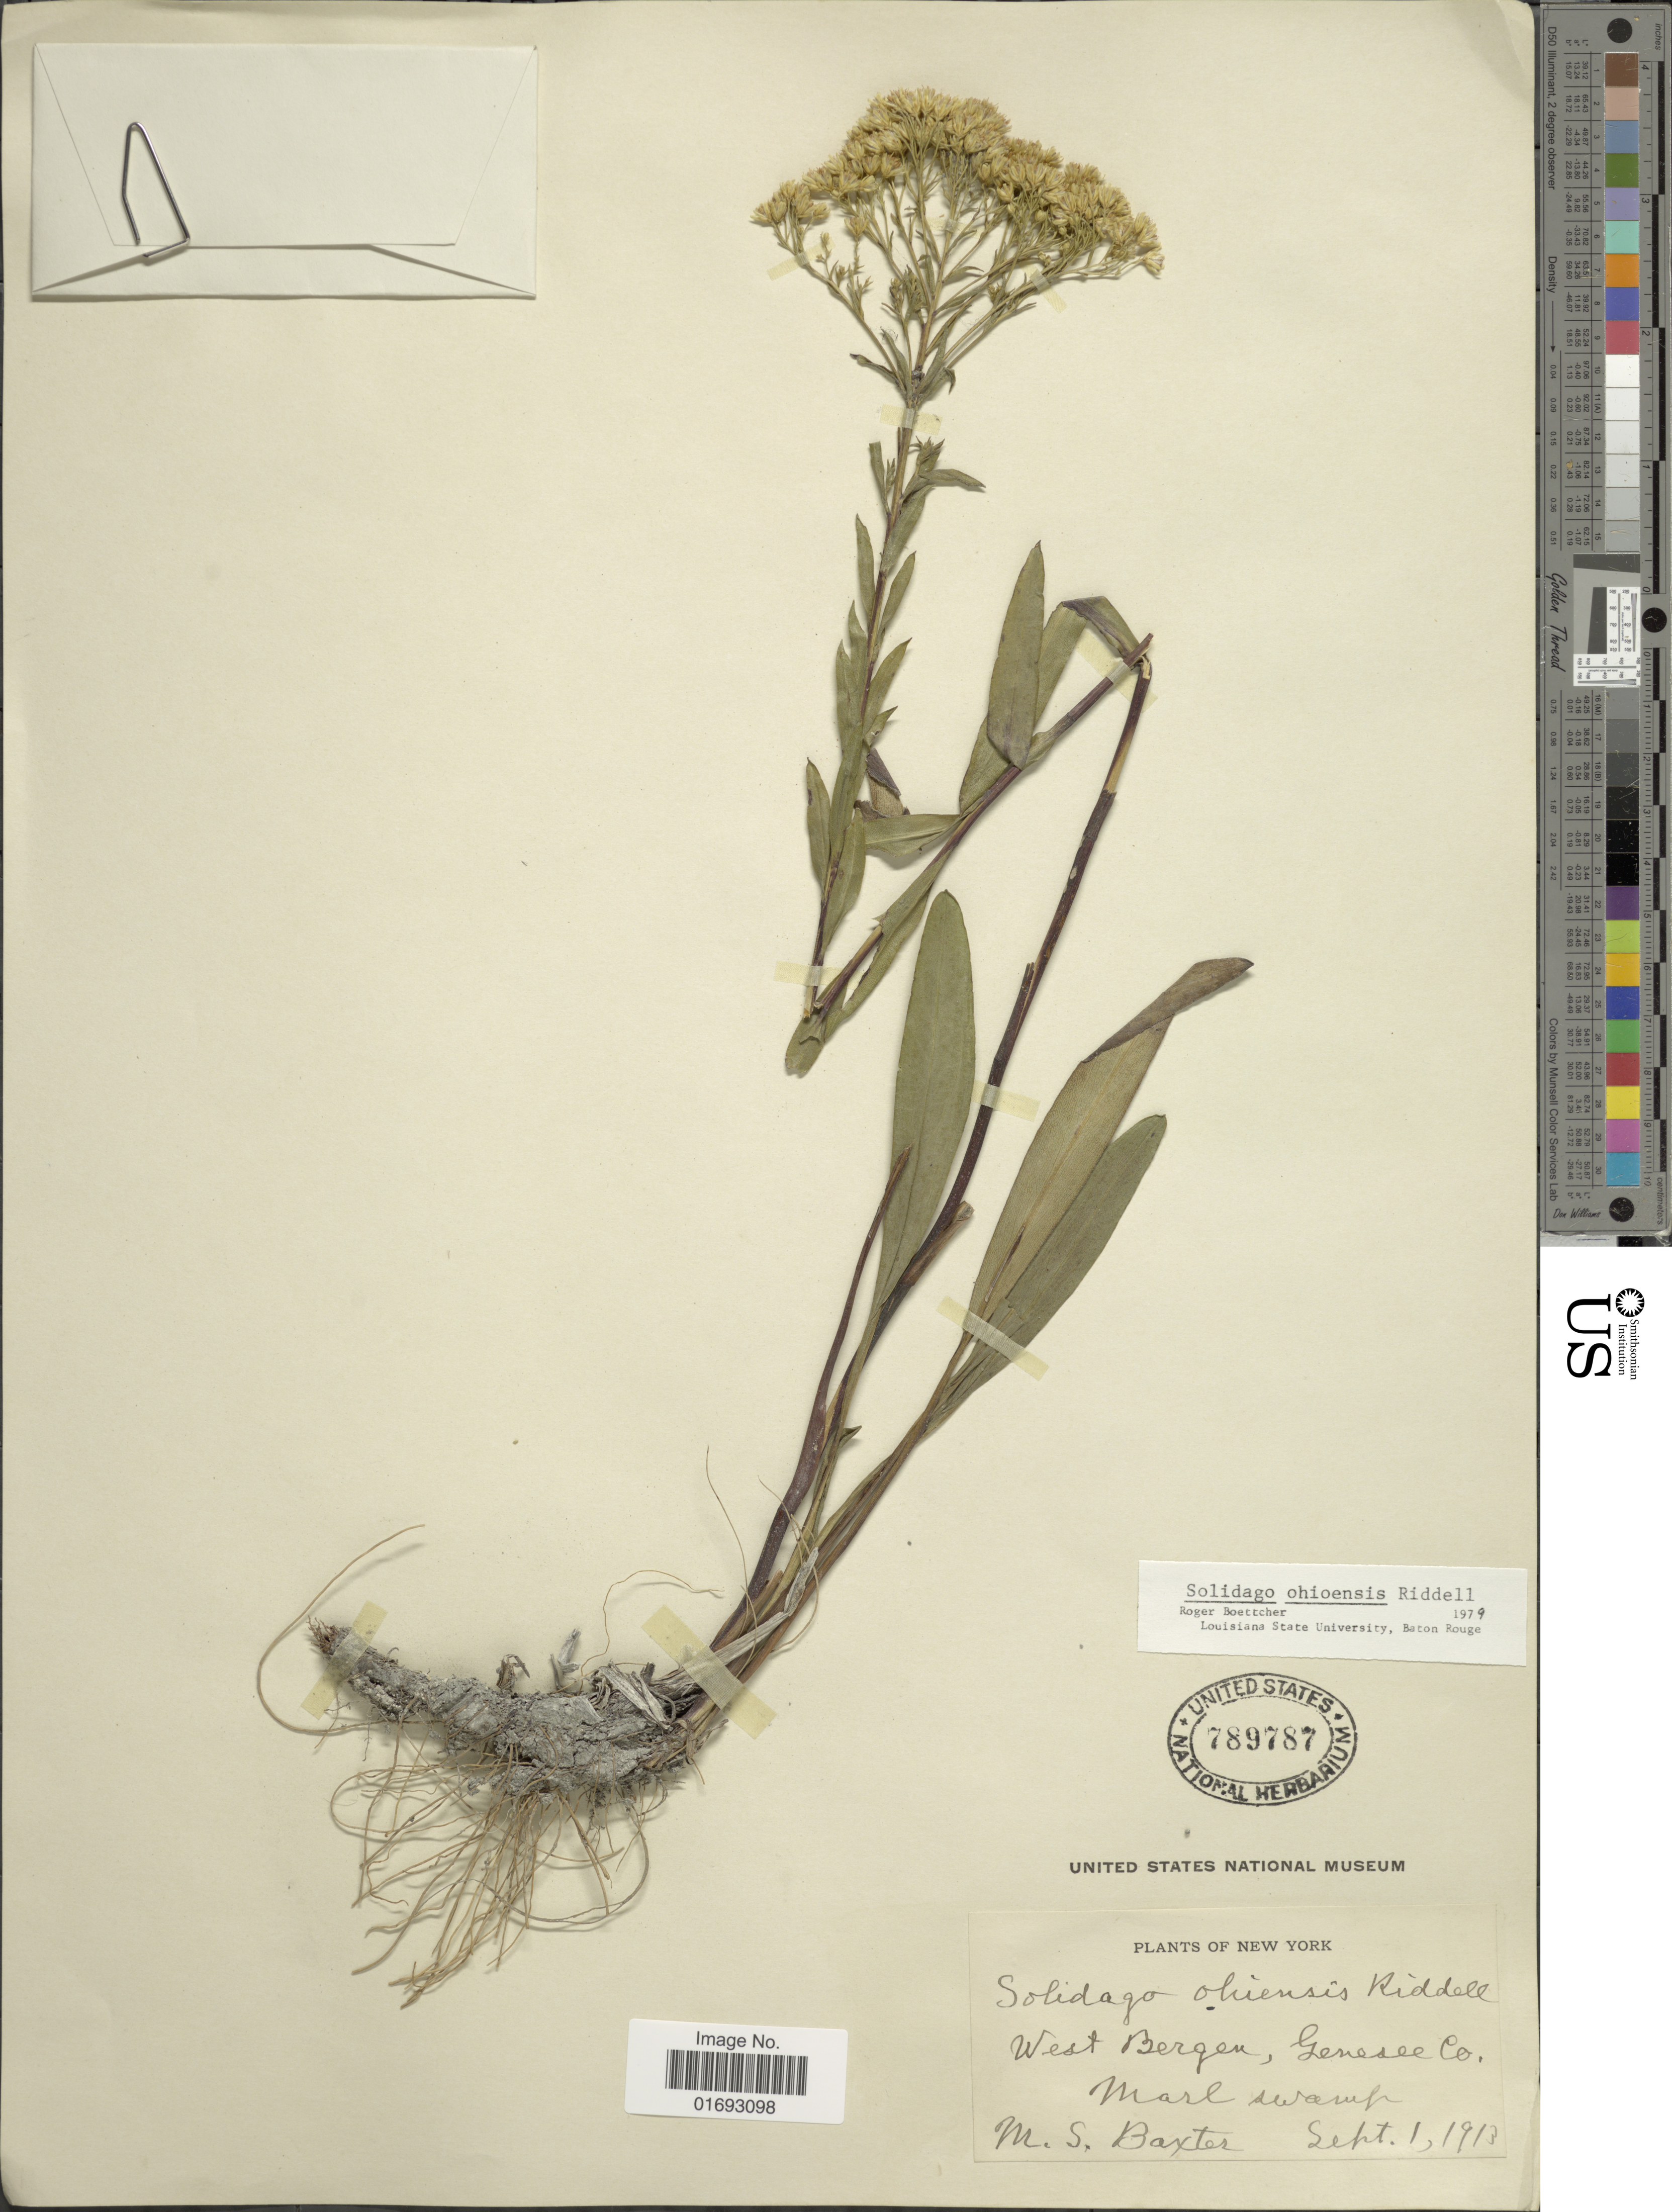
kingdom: Plantae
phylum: Tracheophyta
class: Magnoliopsida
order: Asterales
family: Asteraceae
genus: Oligoneuron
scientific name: Oligoneuron ohioense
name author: (Riddell) G.N. Jones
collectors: M. Baxter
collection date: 1913-09-01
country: United States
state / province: New York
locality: West Bergen, Genesee Co., Marl swamp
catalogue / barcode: US 789787